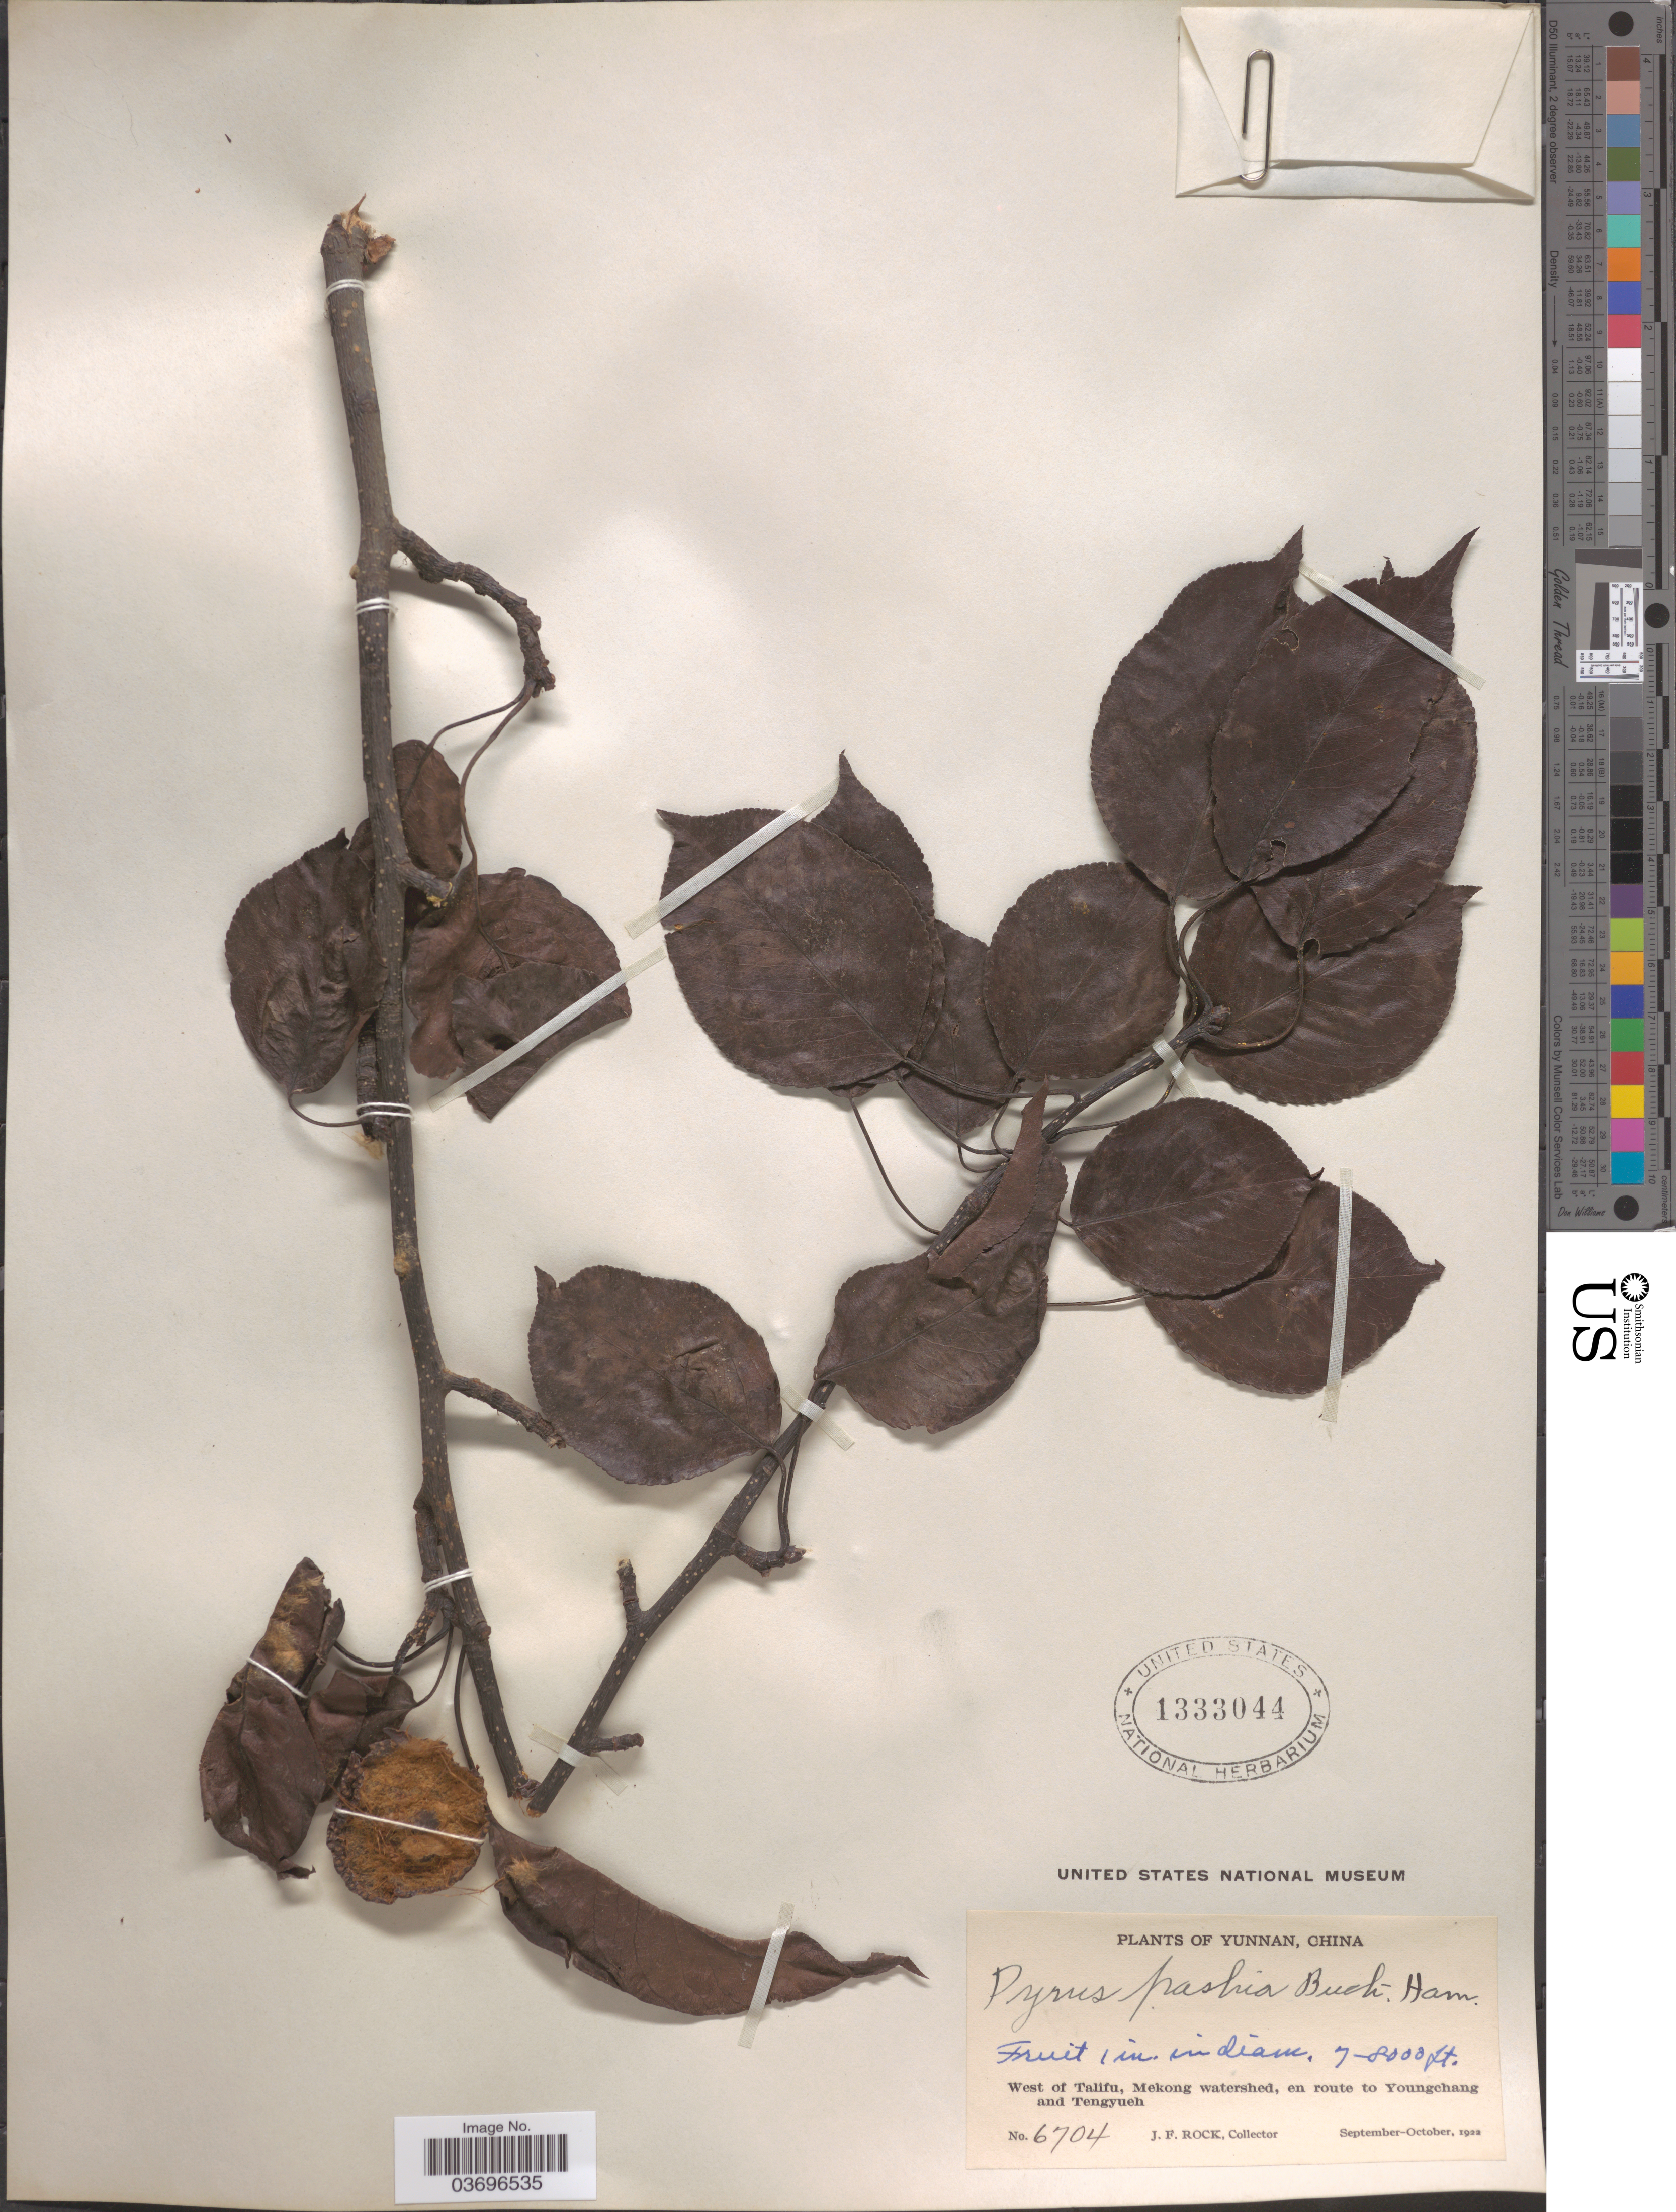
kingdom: Plantae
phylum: Tracheophyta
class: Magnoliopsida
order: Rosales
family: Rosaceae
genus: Pyrus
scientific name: Pyrus pashia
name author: Buch.-Ham. ex D. Don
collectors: J. Rock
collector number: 6704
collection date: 1922-09/1922-10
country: China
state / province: Yunnan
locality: West of Talifu, Mekong watershed, en route to Youngchang and Tengyueh.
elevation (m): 2134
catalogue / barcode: US 1333044